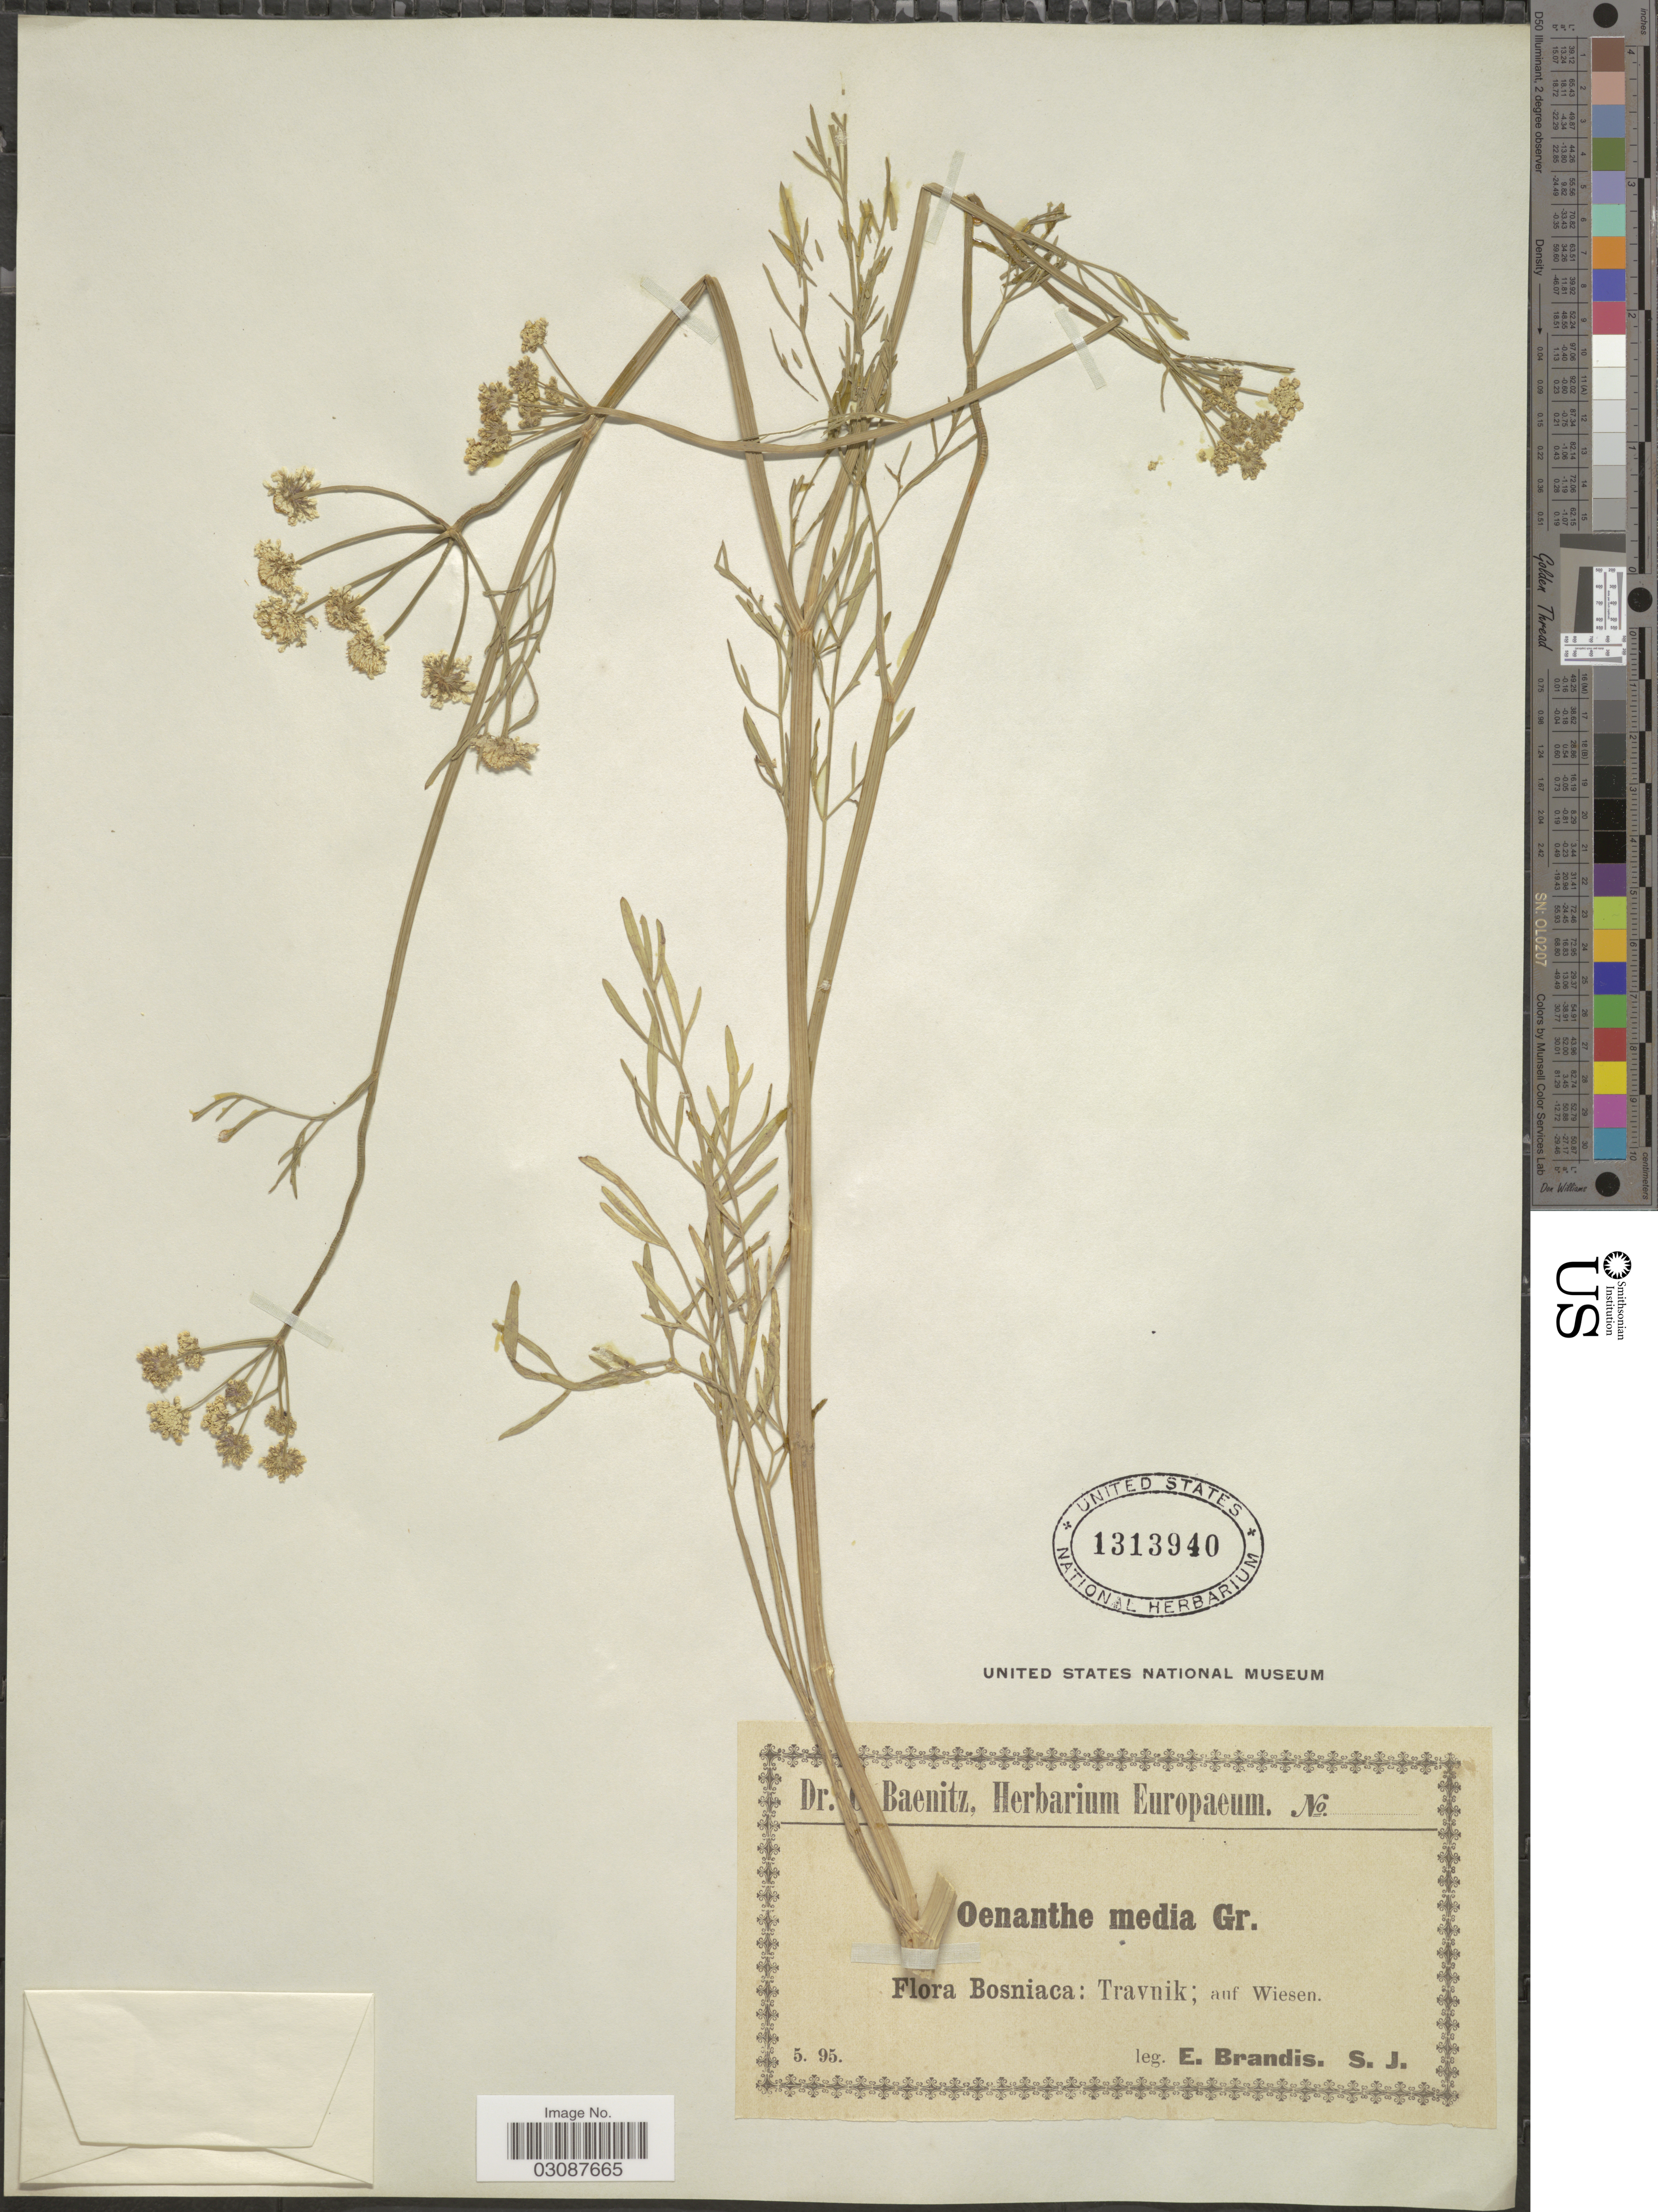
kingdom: Plantae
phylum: Tracheophyta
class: Magnoliopsida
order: Apiales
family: Apiaceae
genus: Oenanthe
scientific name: Oenanthe media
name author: Griseb.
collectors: E. Brandis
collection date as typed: Transcribed d/m/y: /5/95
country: Bosnia and Herzegovina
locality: Bisniaca: Travnik; auf Wiesen.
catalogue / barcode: US 1313940